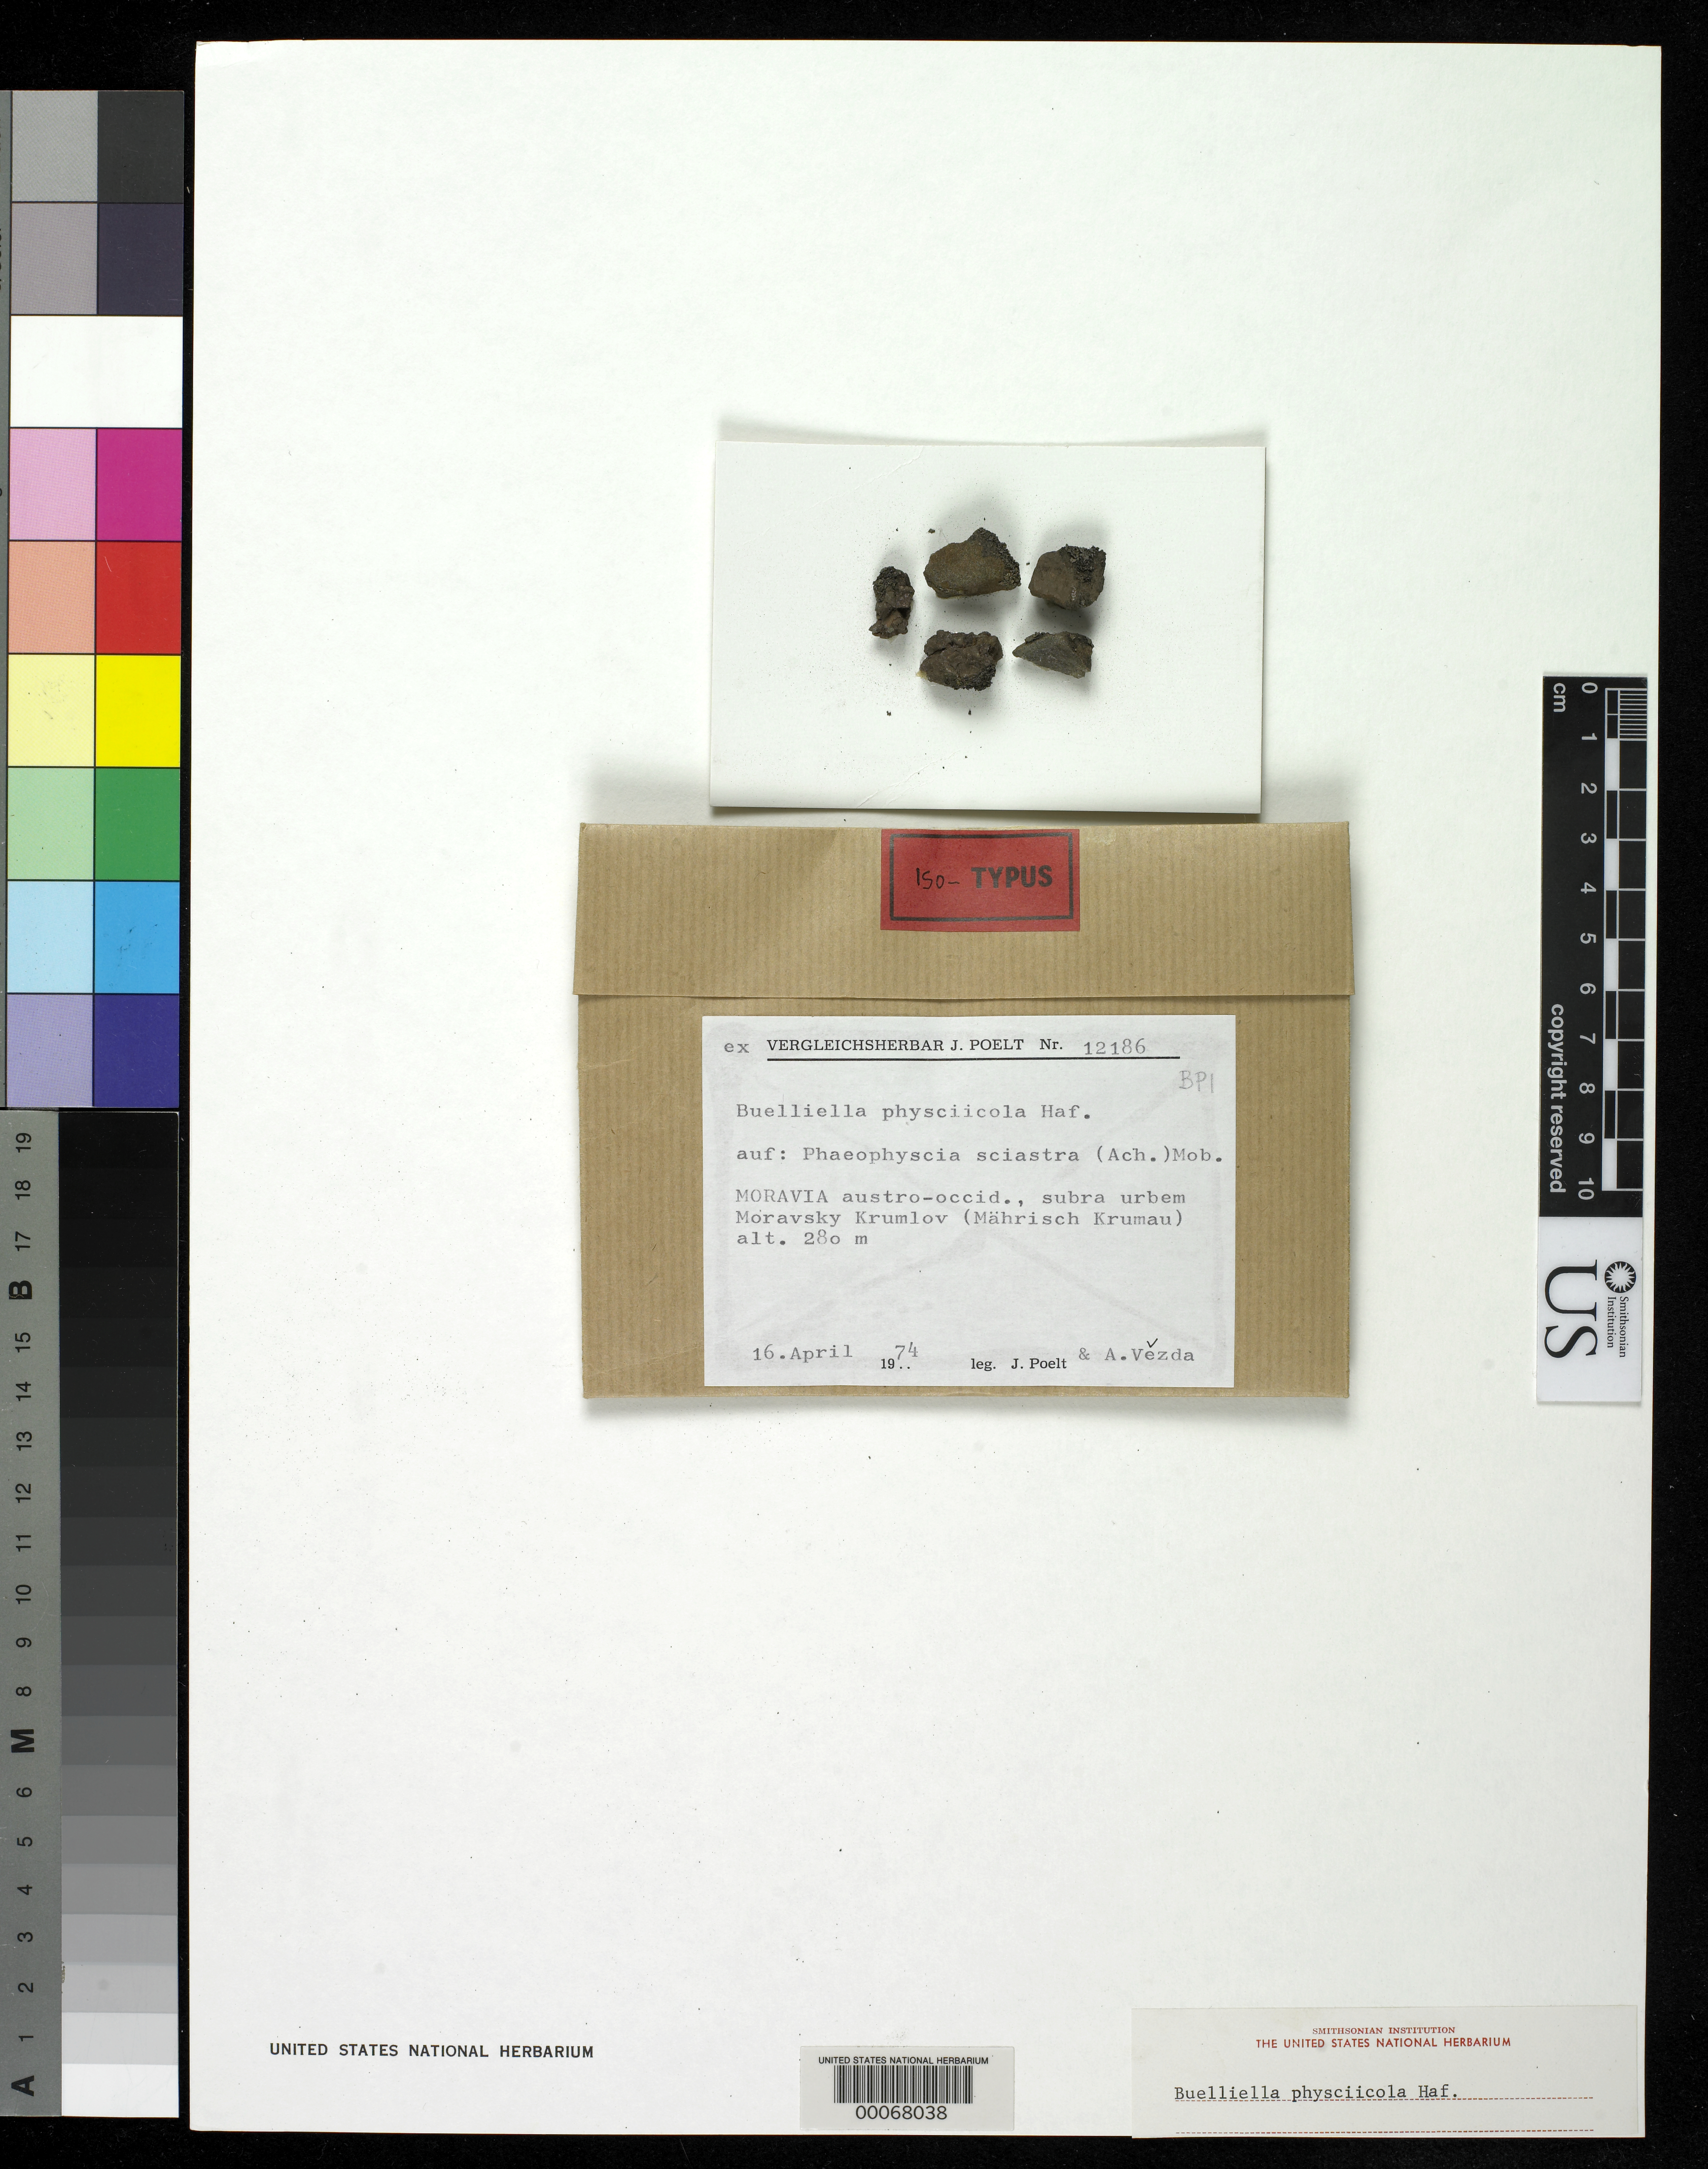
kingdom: Fungi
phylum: Ascomycota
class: Dothideomycetes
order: Dothideales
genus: Buelliella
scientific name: Buelliella physciicola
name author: Poelt & Hafellner in Hafellner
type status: Isotype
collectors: J. Poelt & A. Vezda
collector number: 12186 (ex Poelt No.)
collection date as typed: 16 Apr 1974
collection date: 1974-04-16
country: Czechia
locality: Supra urbem Moravsky Krumlov (Mahrisch Krumao), Moravia. [Above the city of Moravsky Krumlov (Mahrisch Krumao), Moravia.]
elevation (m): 280